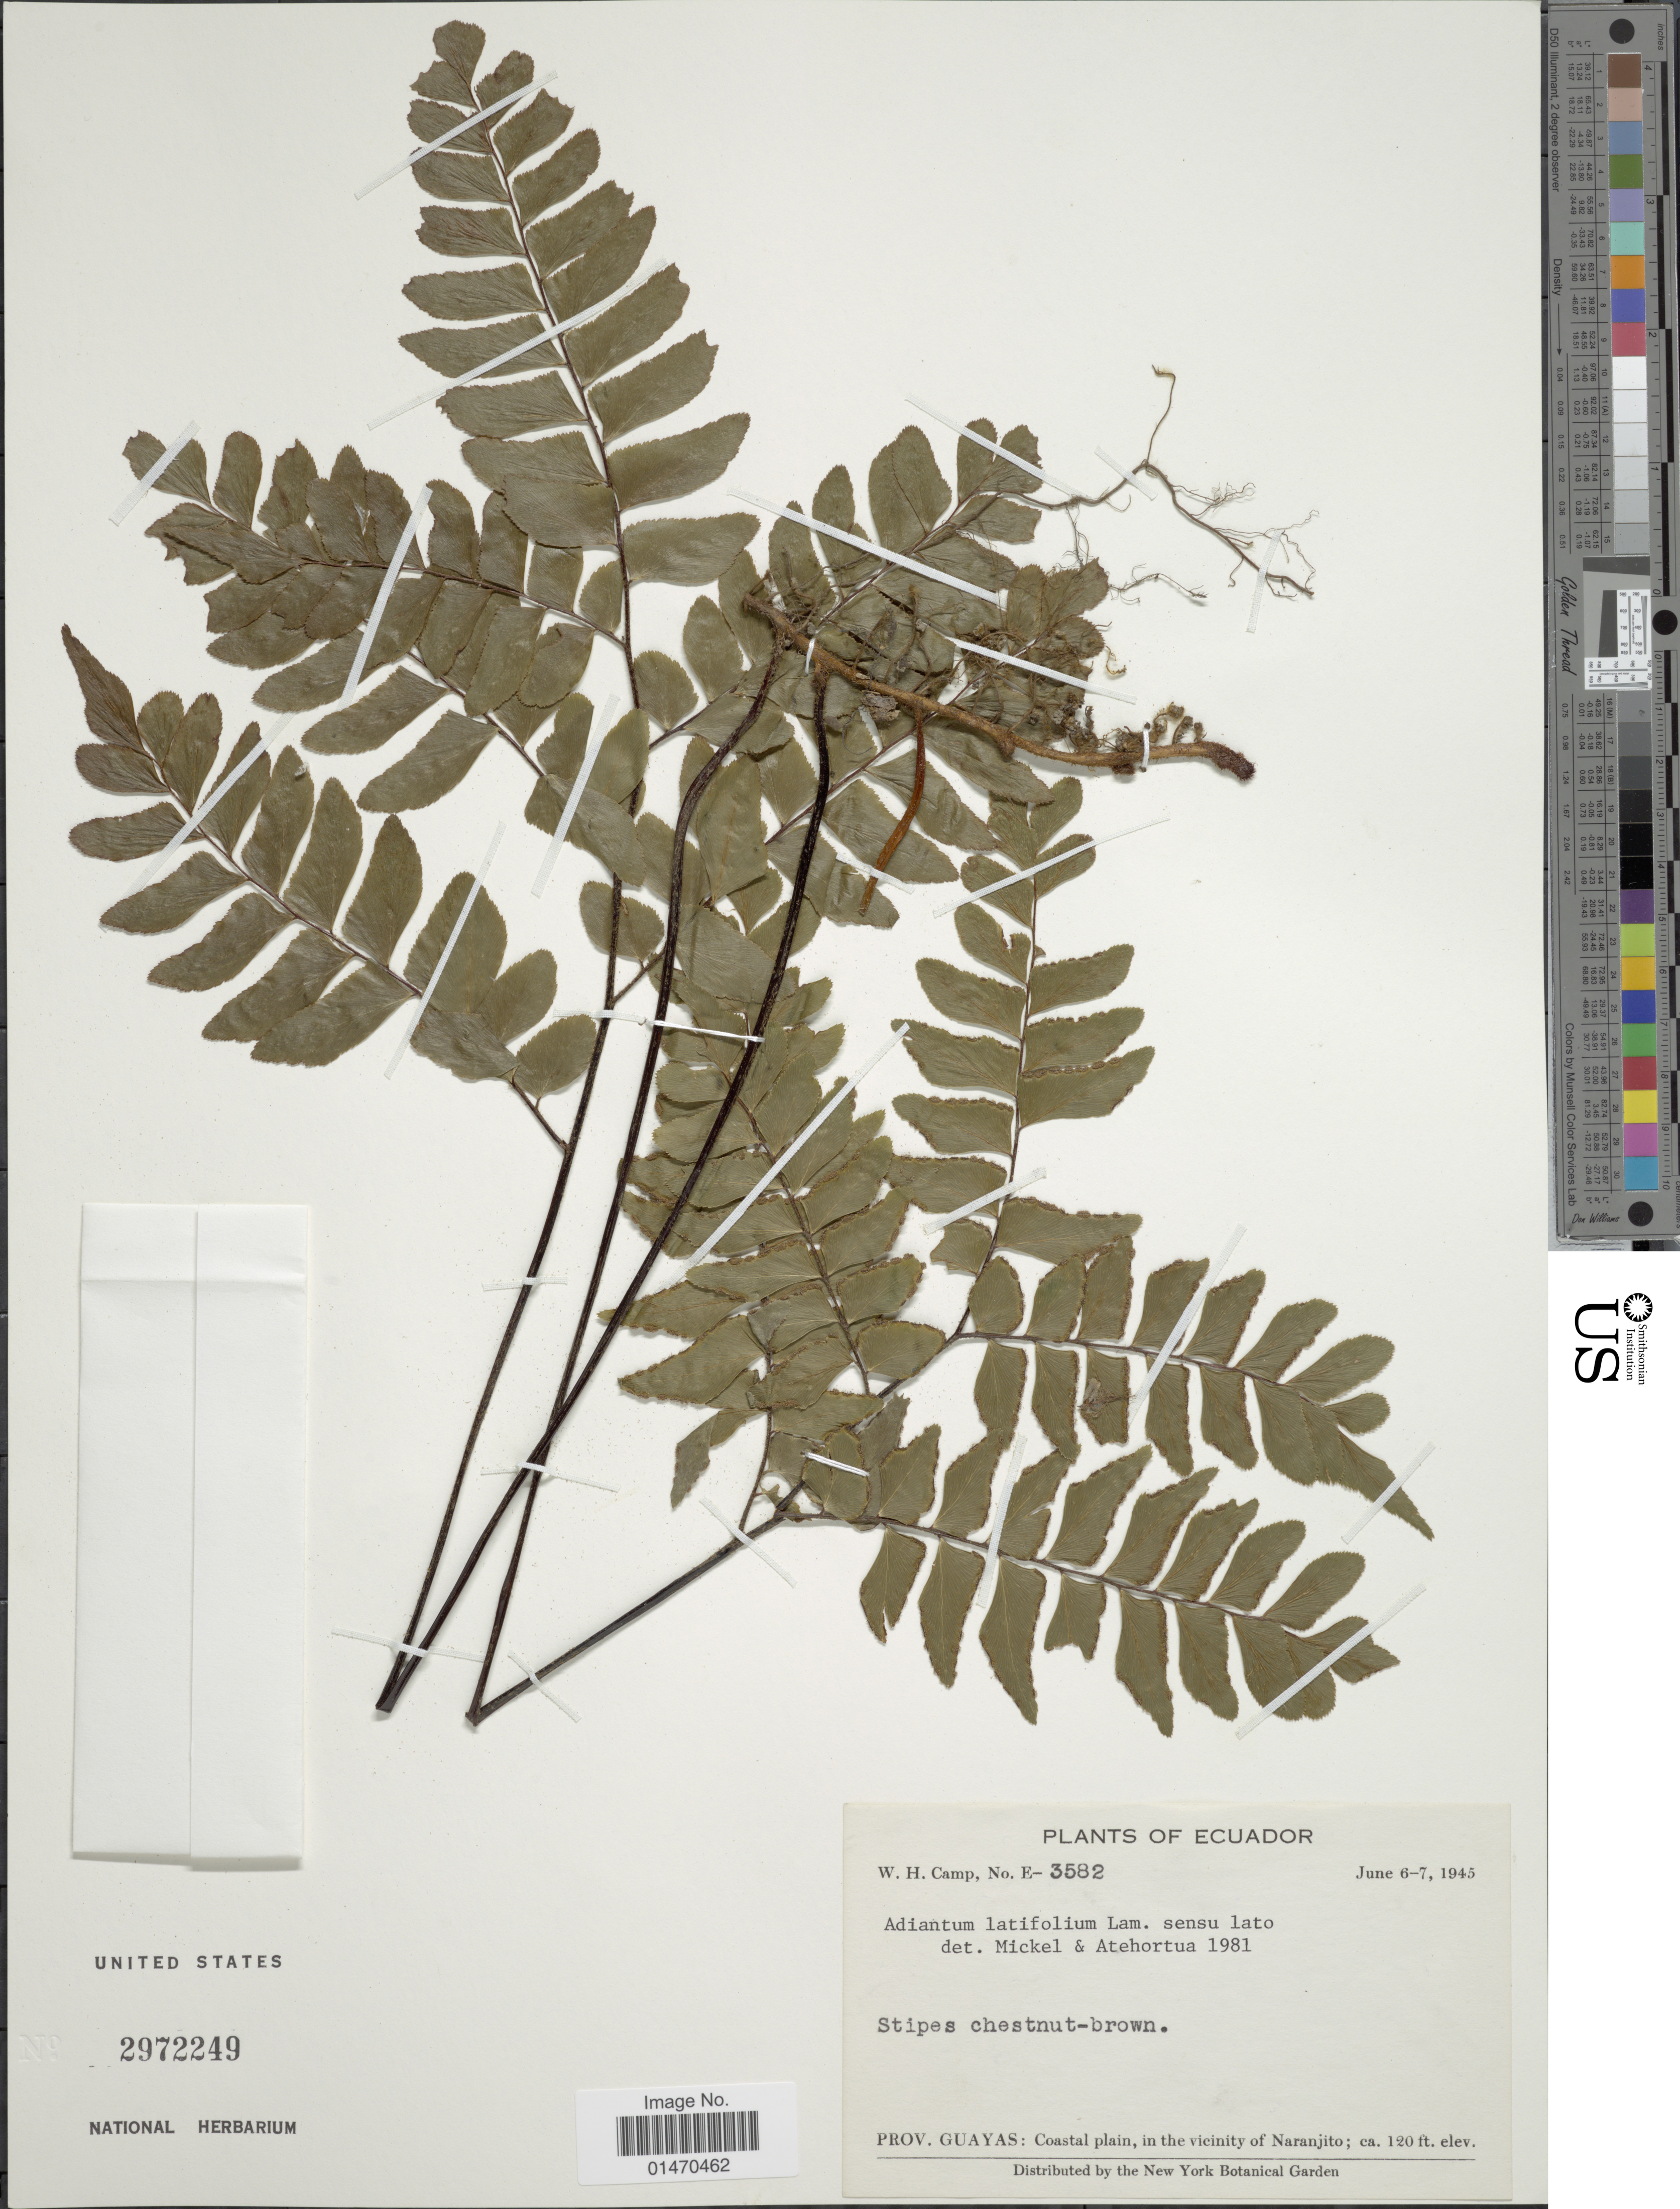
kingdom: Plantae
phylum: Tracheophyta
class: Polypodiopsida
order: Polypodiales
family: Pteridaceae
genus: Adiantum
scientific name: Adiantum latifolium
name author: Lam.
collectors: W. H. Camp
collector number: E-3582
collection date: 1945-06-06/1945-06-07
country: Ecuador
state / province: Guayas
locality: Prov. Guayas: Coastal plain, in the vicinity of Naranjito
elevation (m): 37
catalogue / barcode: US 2972249